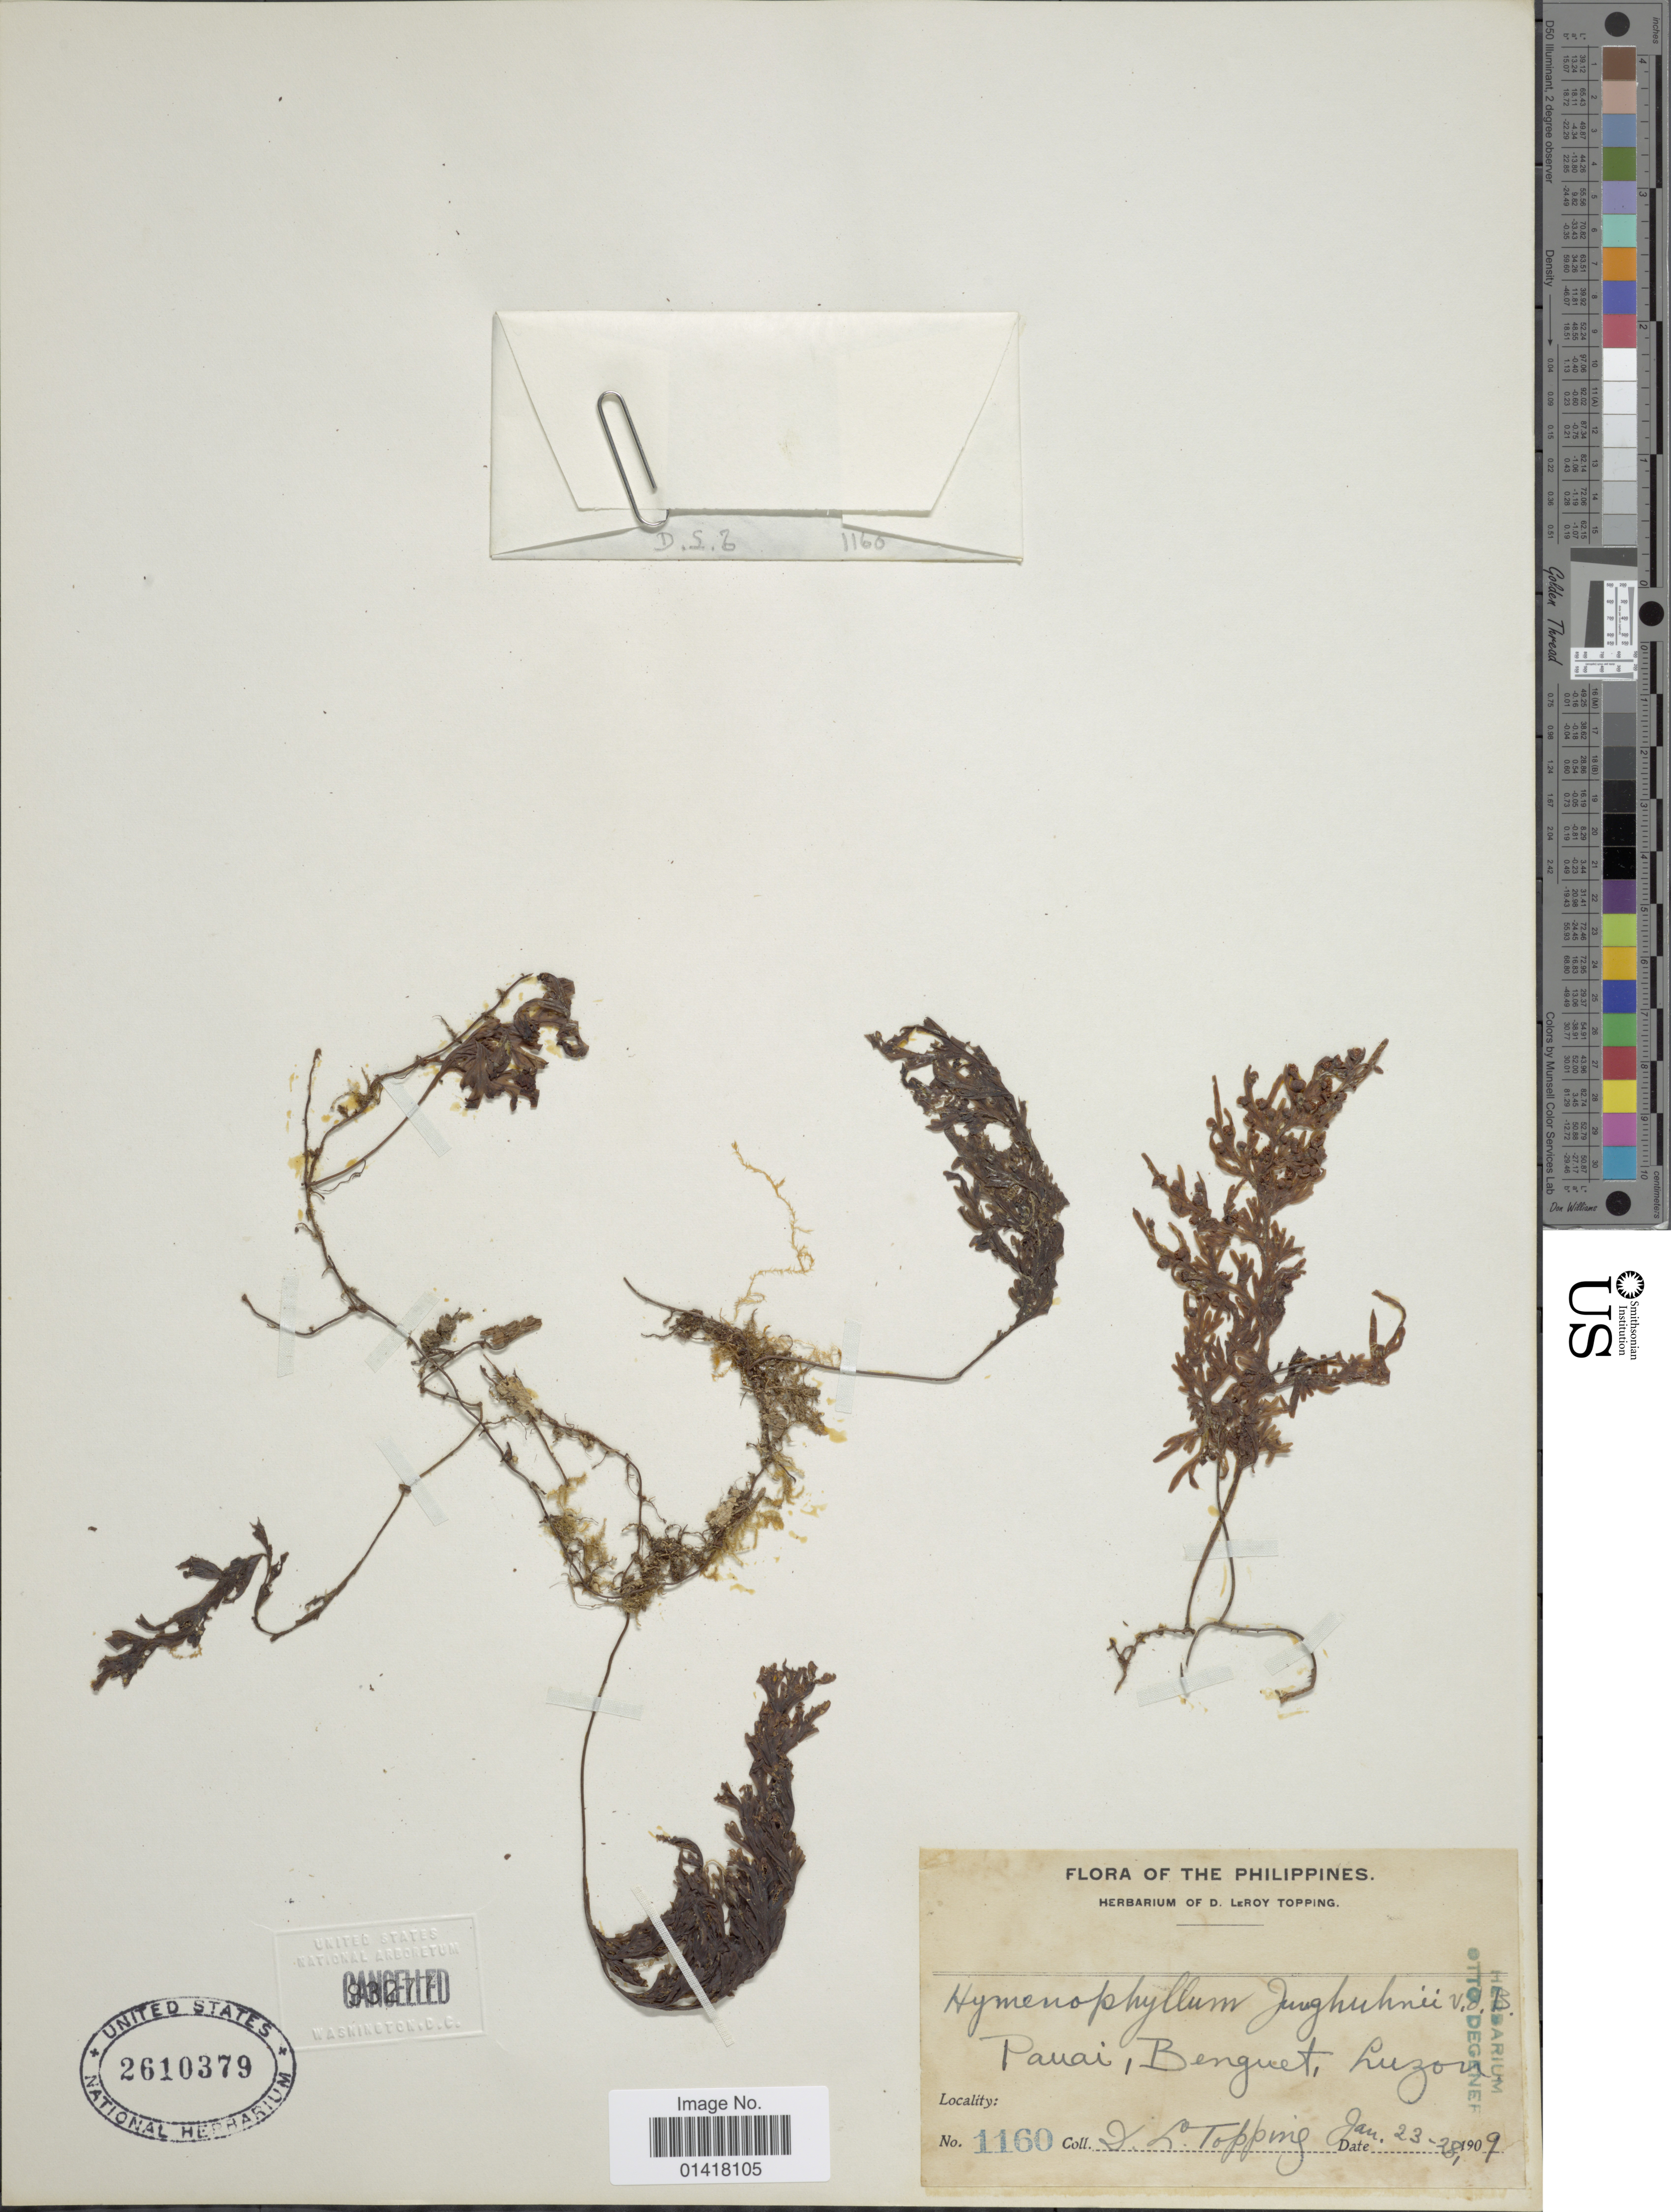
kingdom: Plantae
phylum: Tracheophyta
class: Polypodiopsida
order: Hymenophyllales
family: Hymenophyllaceae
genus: Hymenophyllum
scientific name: Hymenophyllum badium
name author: Hook. & Grev.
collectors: D. L. Topping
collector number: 1160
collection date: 1909-01-23/1909-01-28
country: Philippines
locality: The Philippine, Pauai, Benguet, Luzon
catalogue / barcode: US 2610379